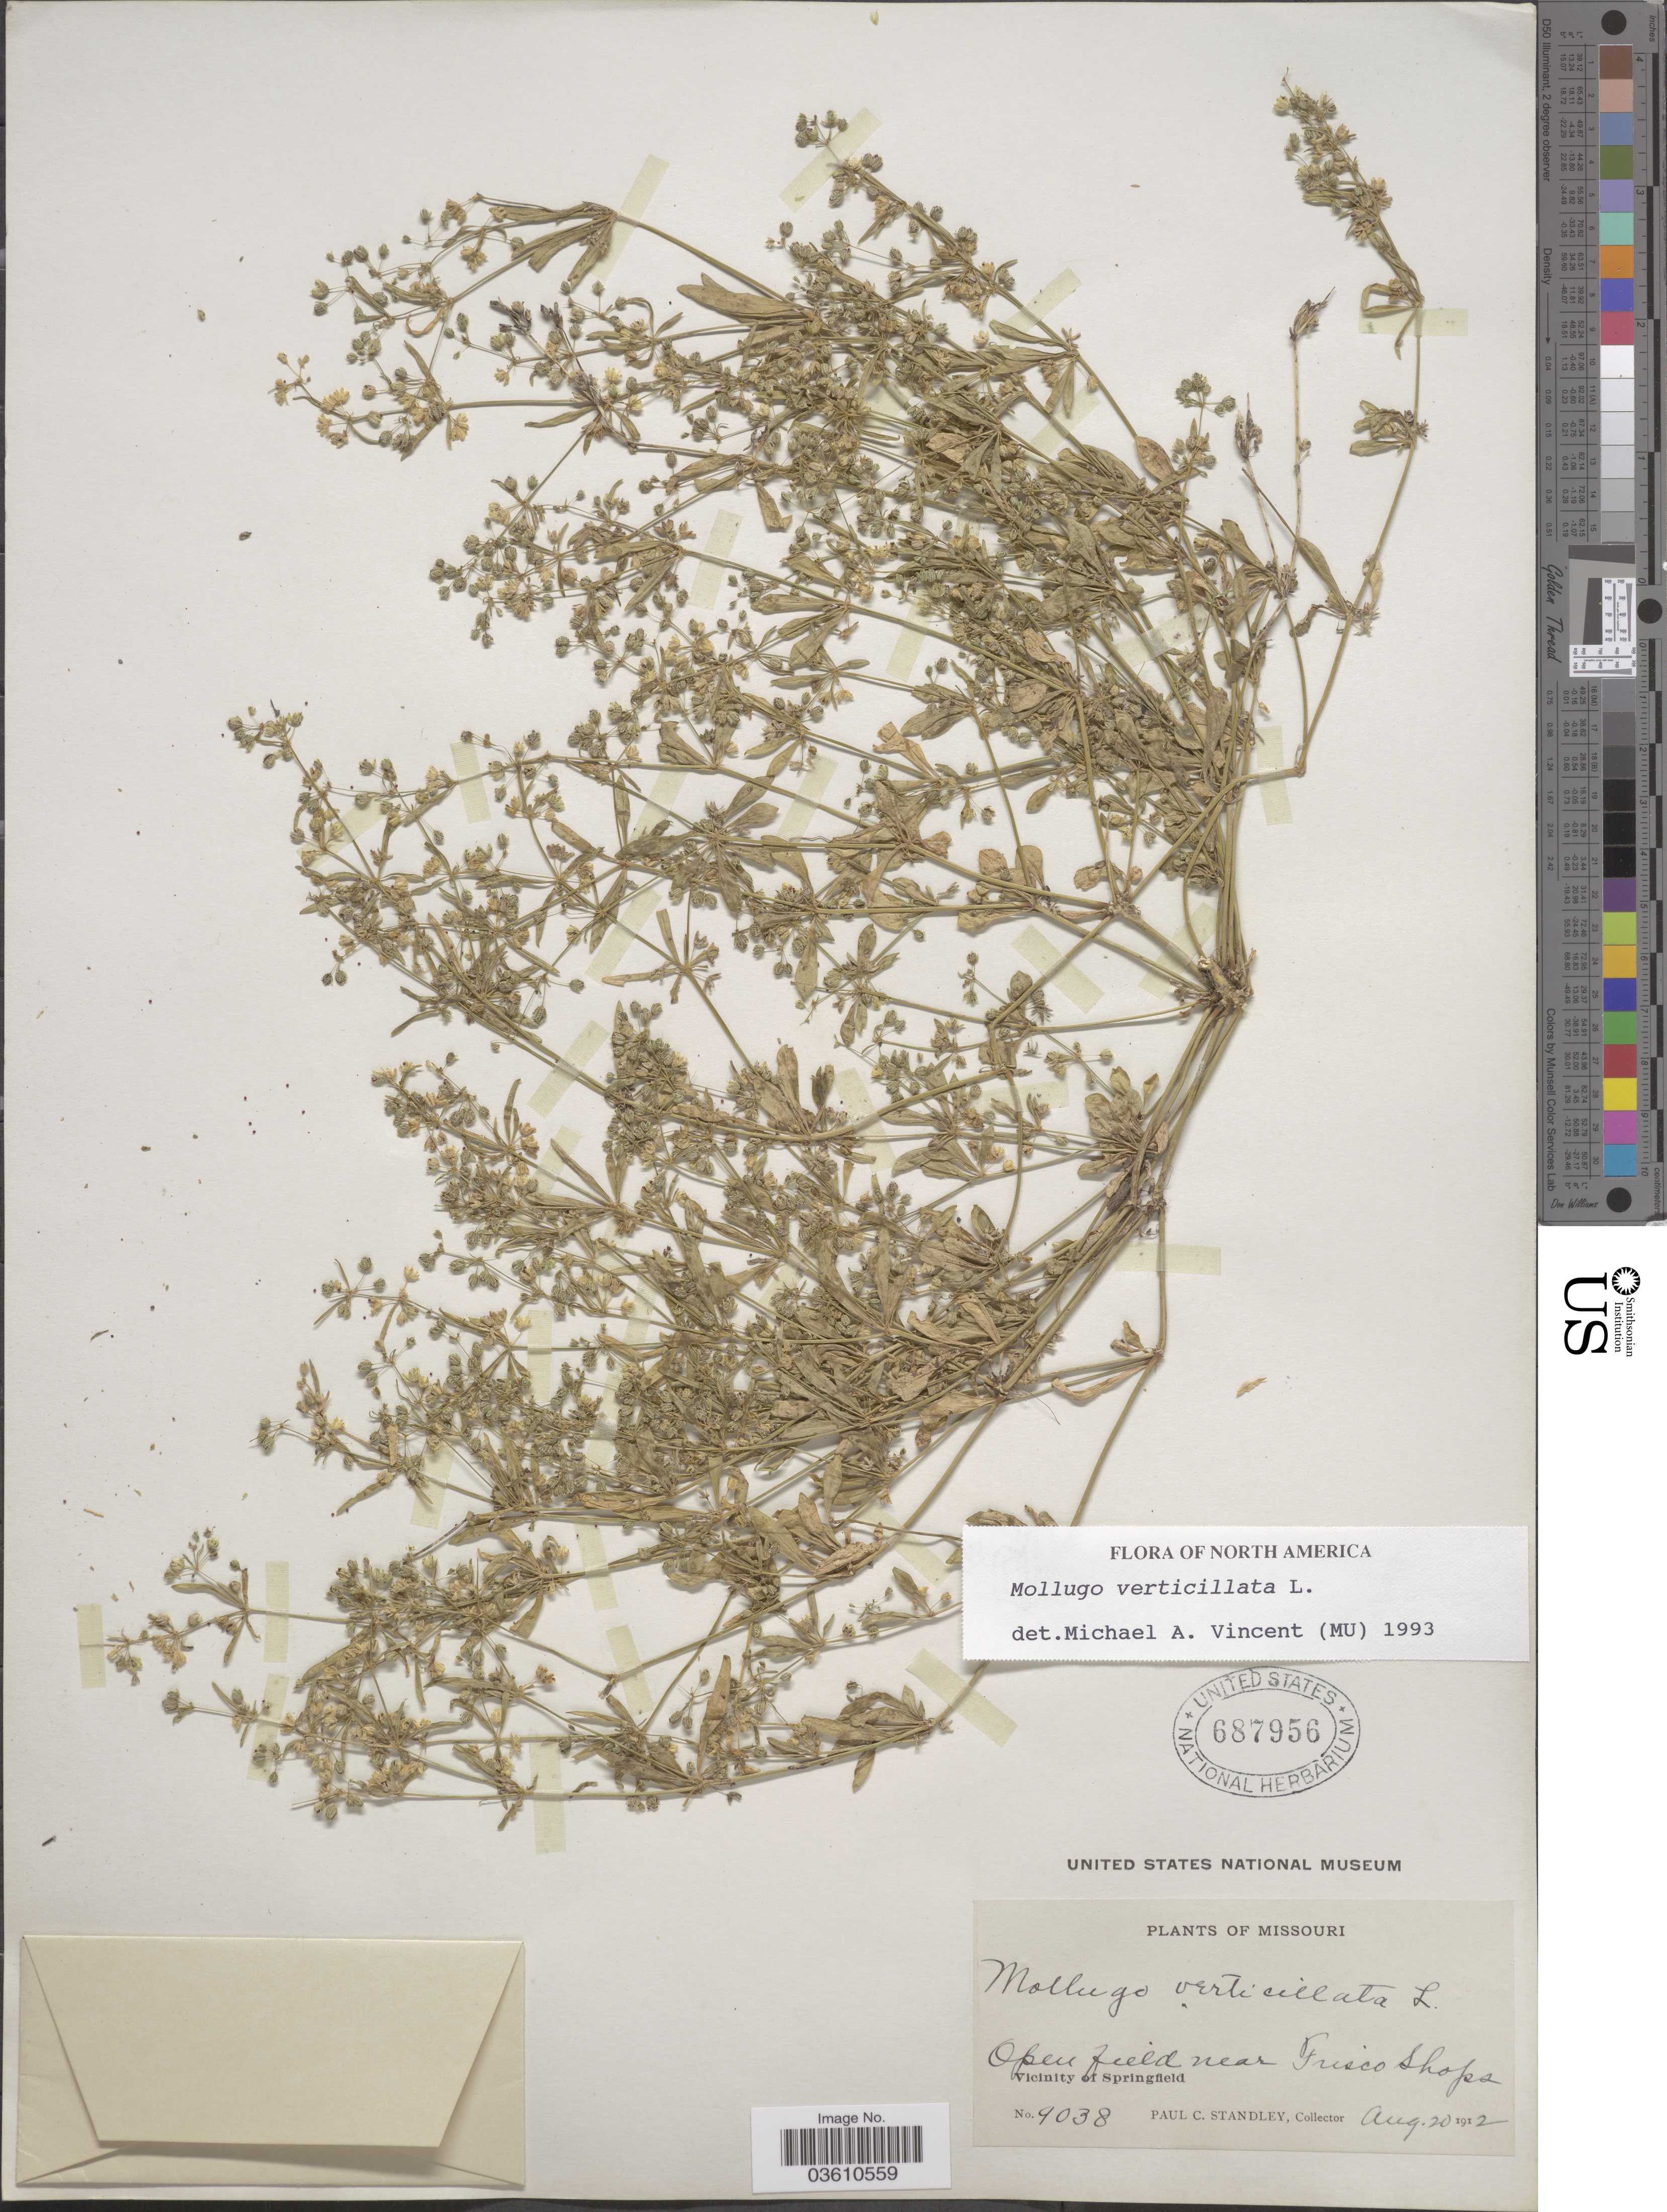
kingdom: Plantae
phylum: Tracheophyta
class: Magnoliopsida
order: Caryophyllales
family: Molluginaceae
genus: Mollugo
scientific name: Mollugo verticillata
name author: L.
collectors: P. C. Standley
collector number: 9038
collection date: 1912-08-20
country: United States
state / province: Missouri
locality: Open field near Frisco Shops. Vicinity of Springfield.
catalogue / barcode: US 687956